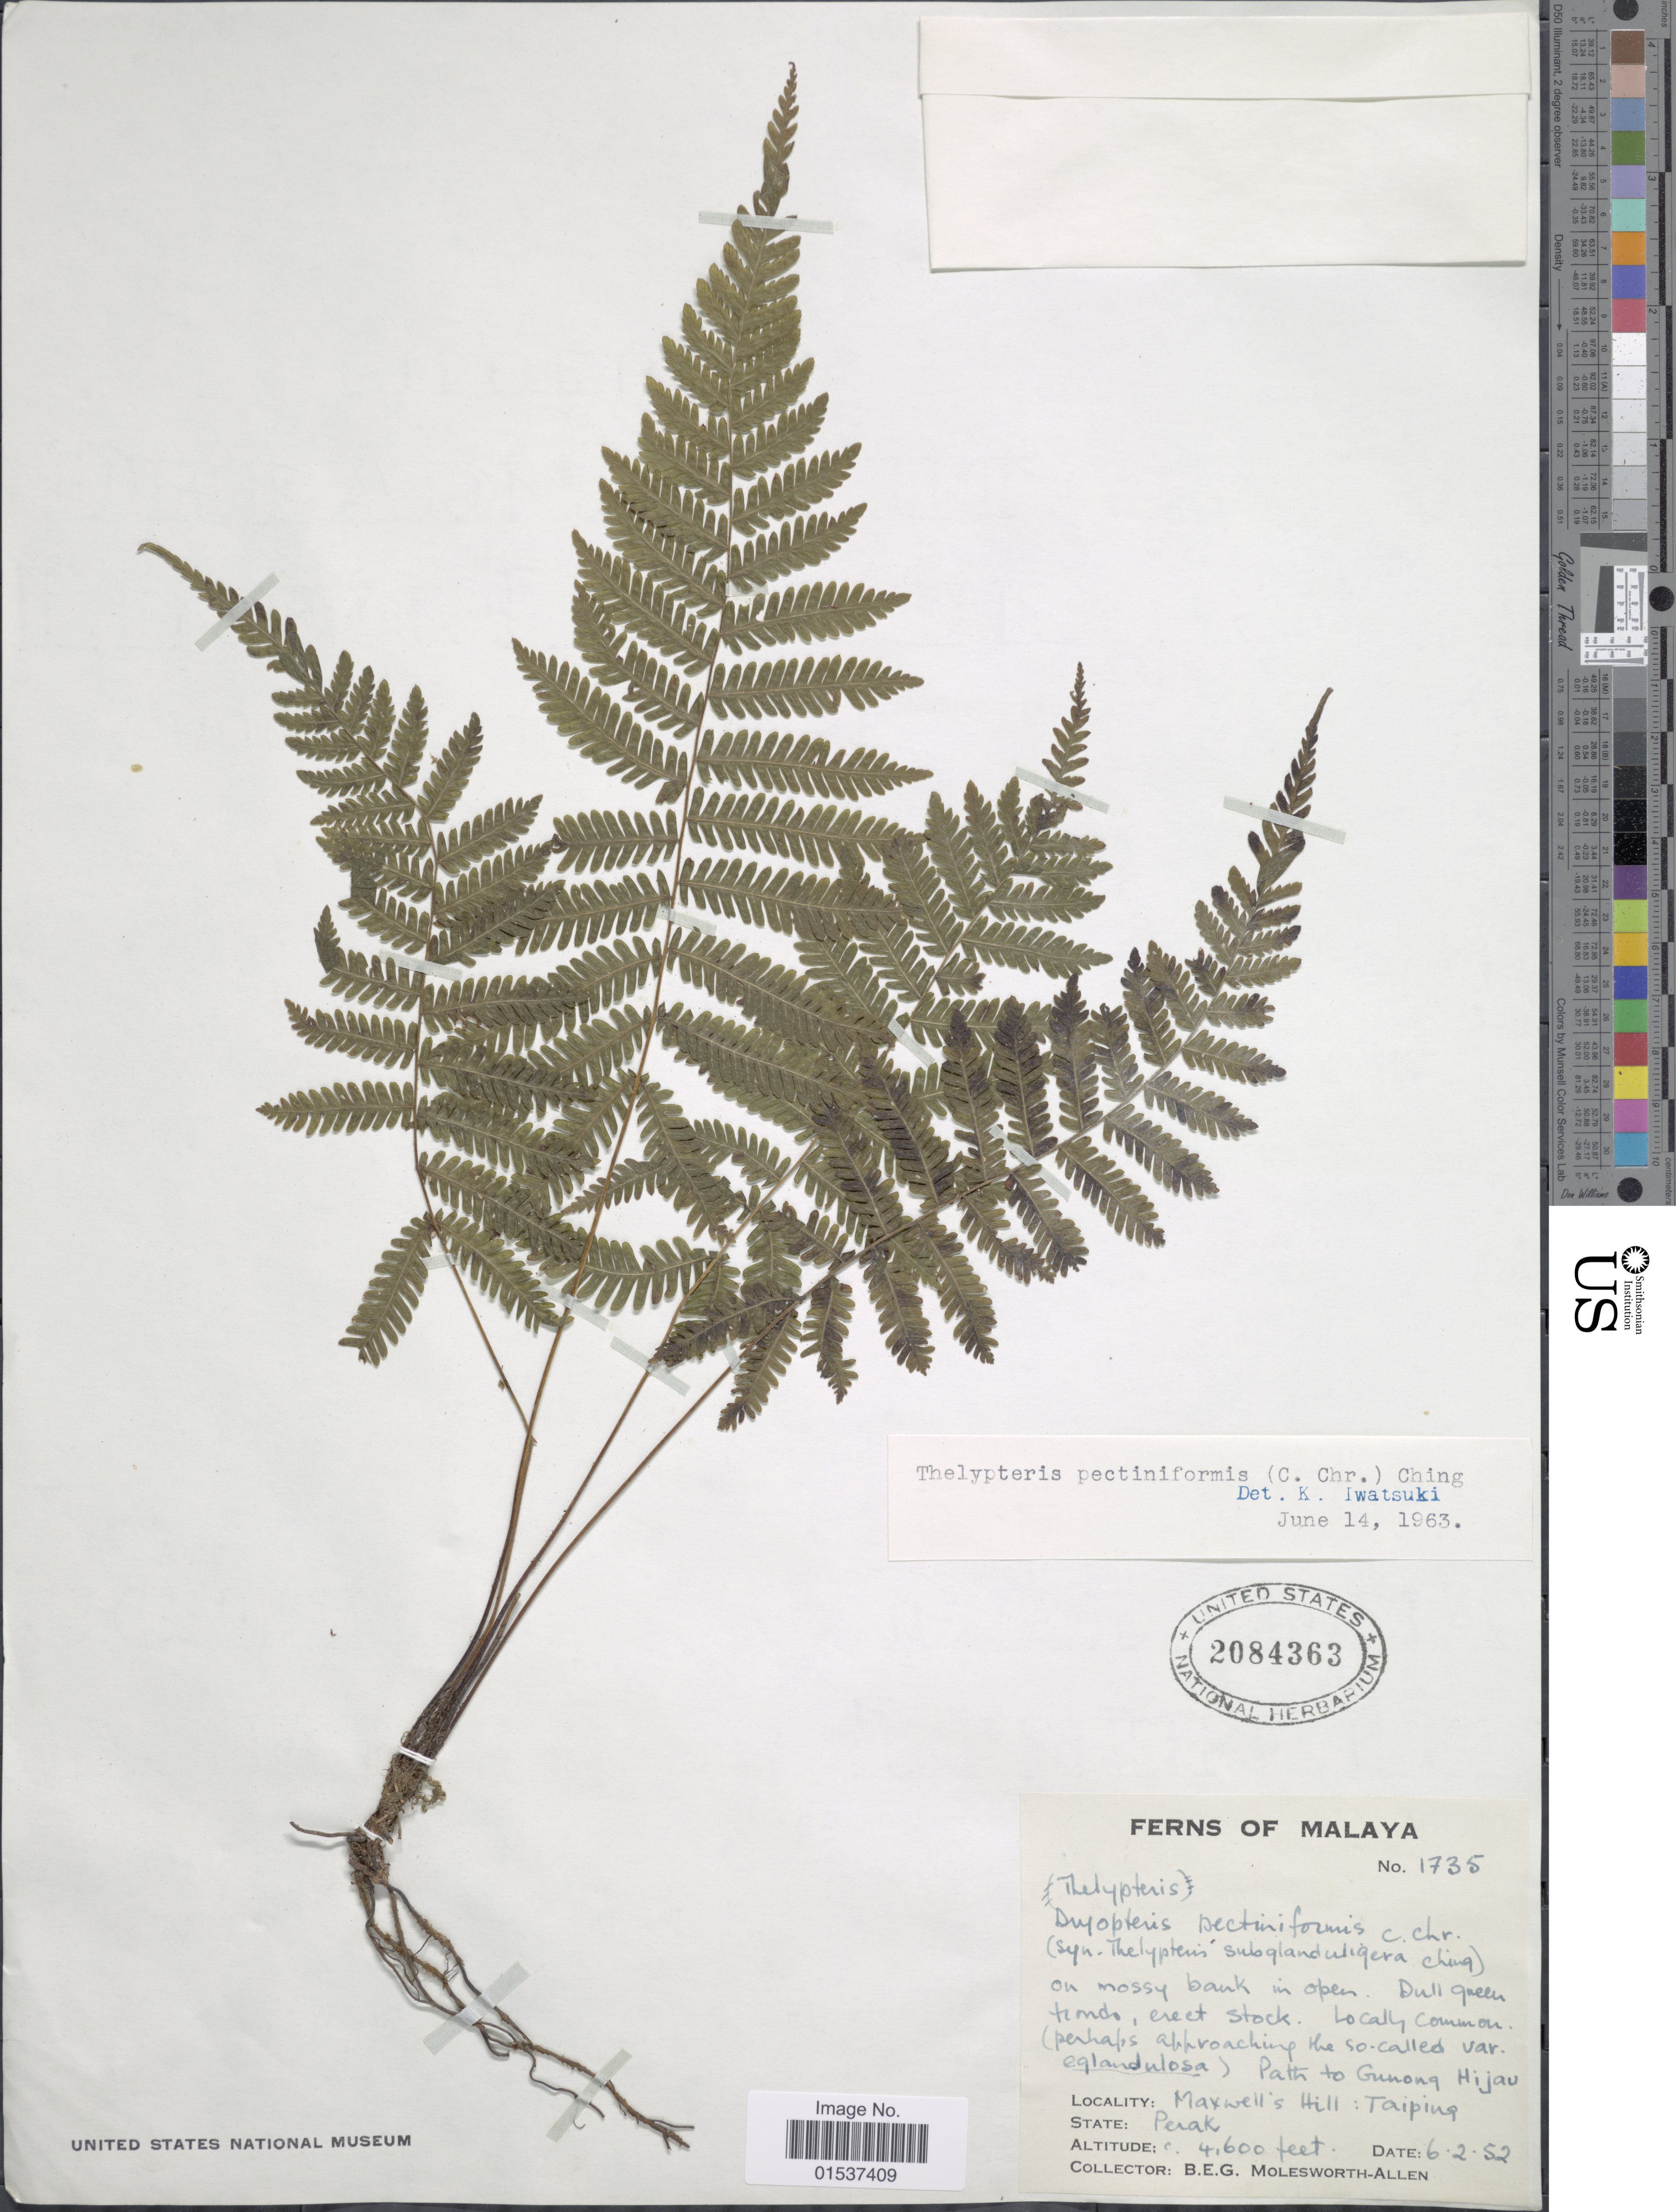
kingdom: Plantae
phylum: Tracheophyta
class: Polypodiopsida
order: Polypodiales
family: Thelypteridaceae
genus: Coryphopteris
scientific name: Coryphopteris pectiniformis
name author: (C. Chr.) Holttum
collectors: B. E. G. Molesworth-Allen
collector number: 1735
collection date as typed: Transcribed d/m/y: 6/2/52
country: Malaysia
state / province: Perak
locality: Malaya. Path to Gunong Hijau. Maxwell's Hill: Taiping. State: Perak.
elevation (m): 1402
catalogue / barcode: US 2084363